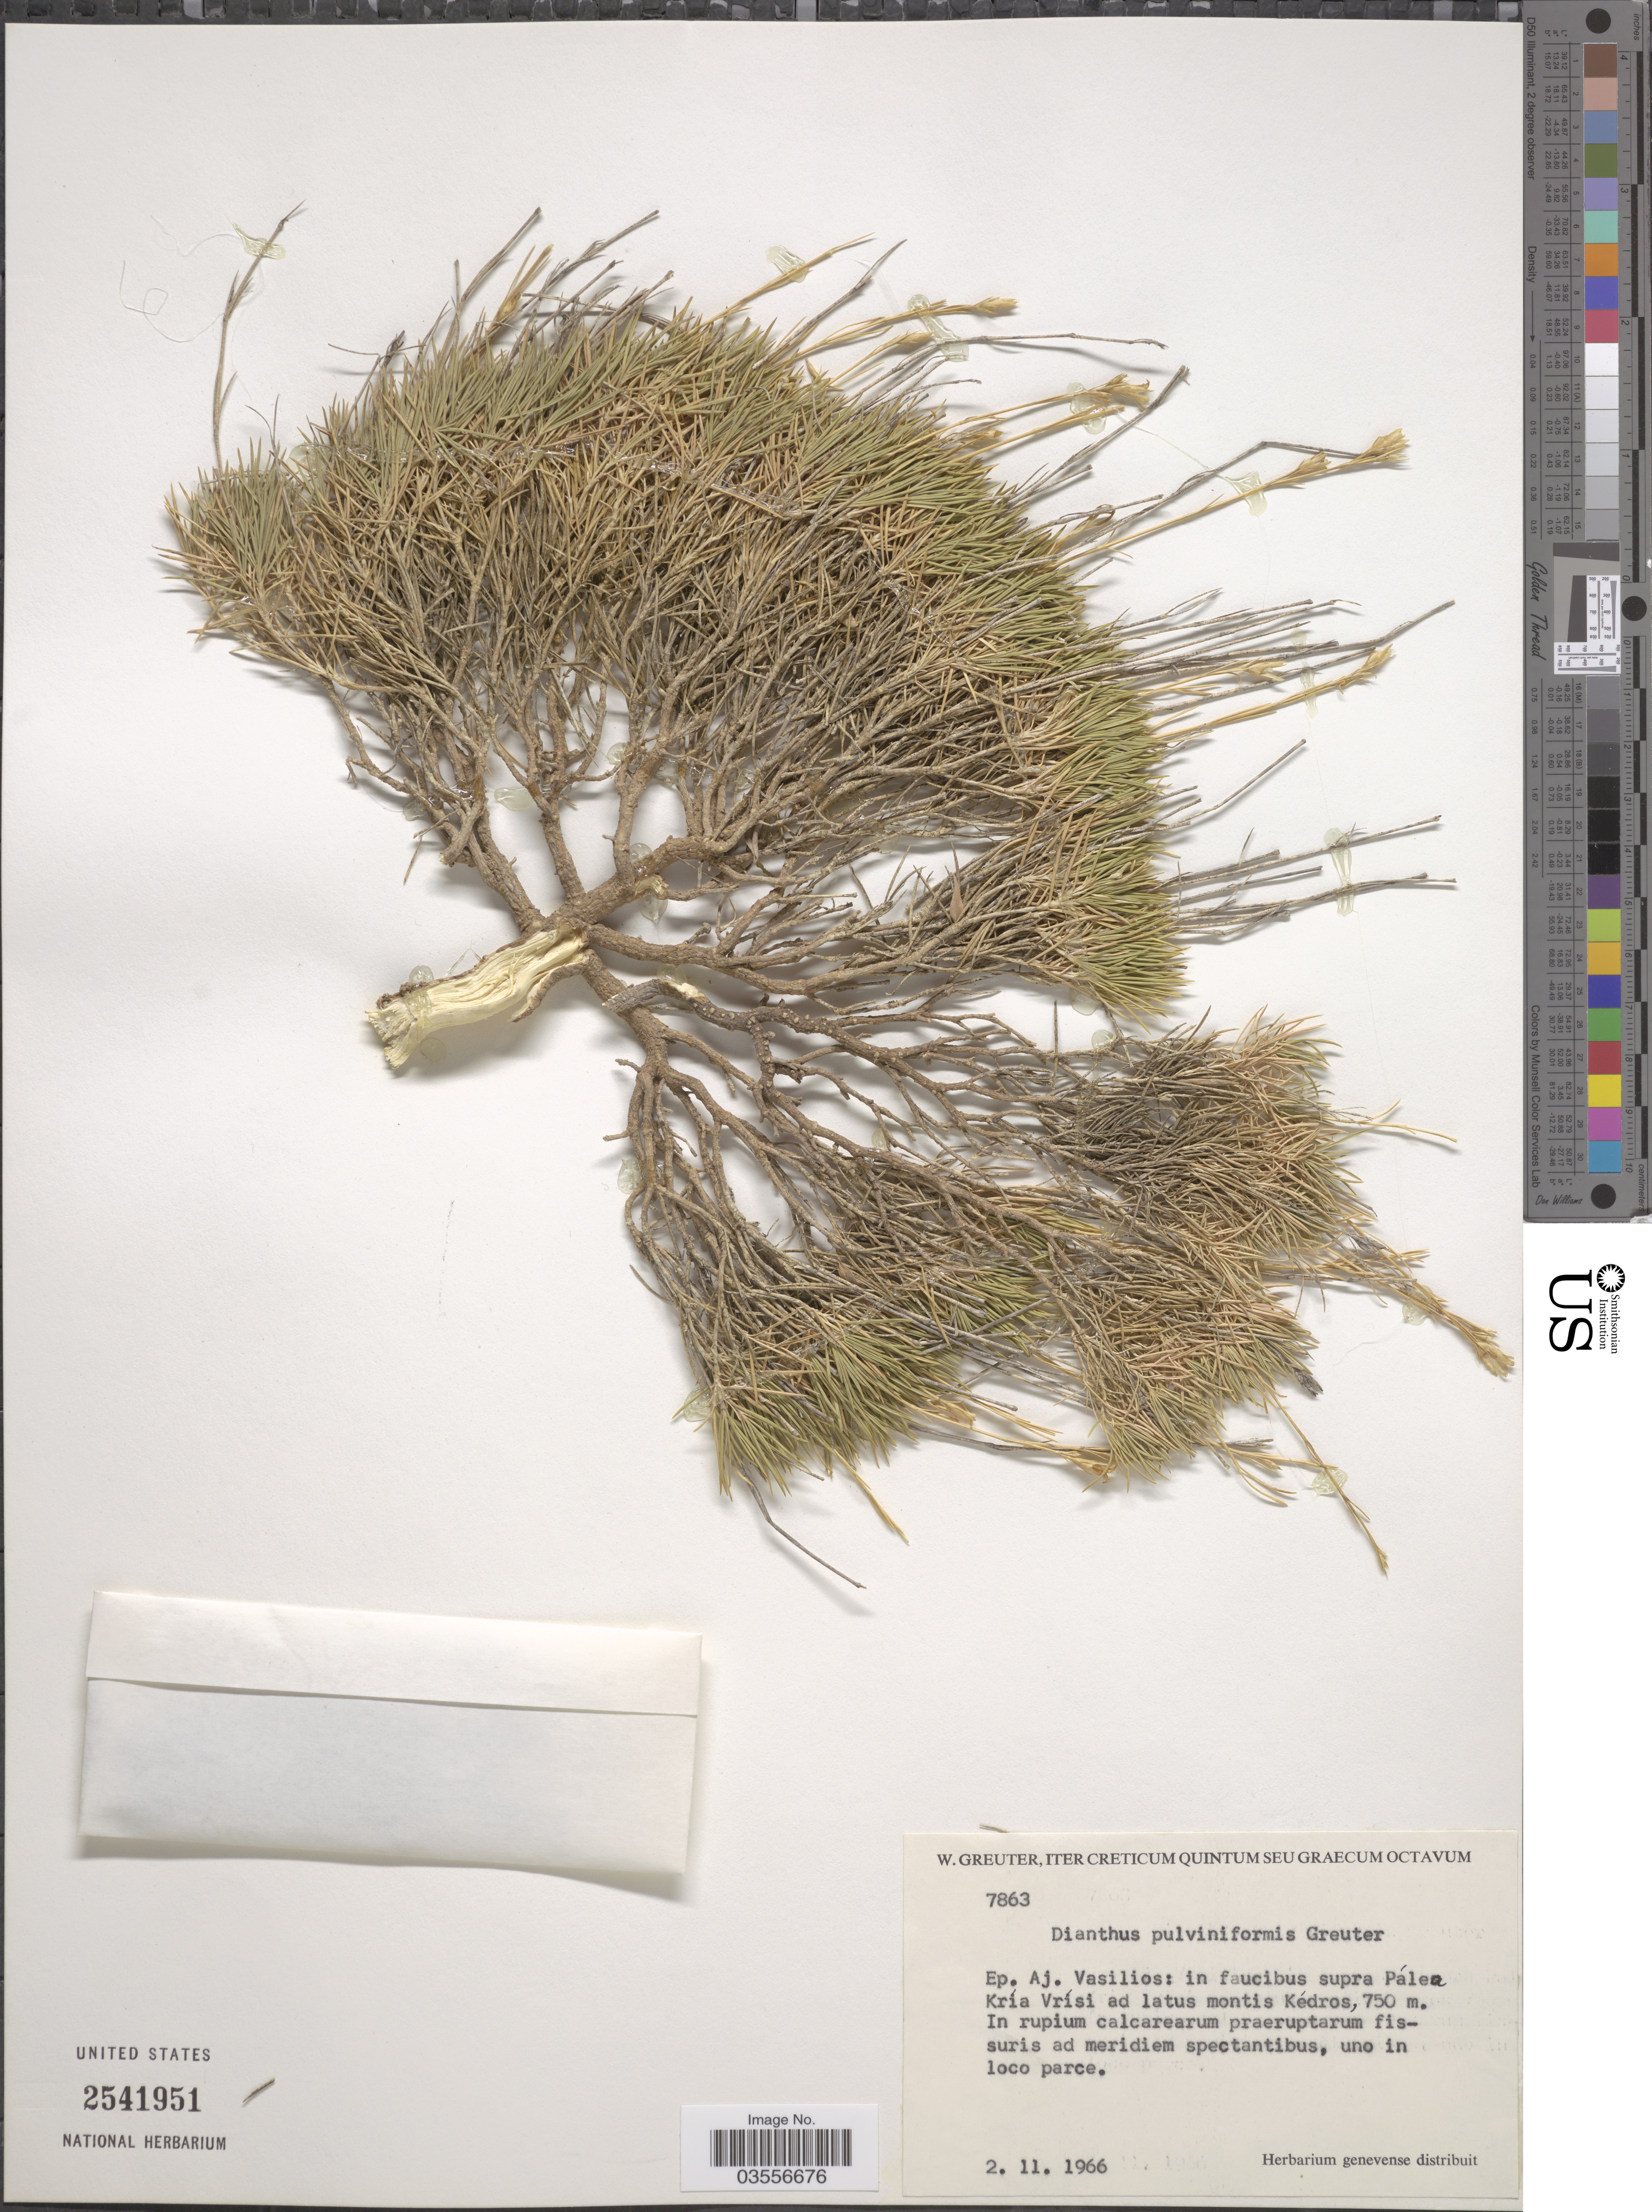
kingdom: Plantae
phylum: Tracheophyta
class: Magnoliopsida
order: Caryophyllales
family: Caryophyllaceae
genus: Dianthus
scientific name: Dianthus pulviniformis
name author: Greuter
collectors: W. Greuter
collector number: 7863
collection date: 1966-11-02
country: Greece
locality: Iter Creticum Quintum Seu Graecum Octavum. Ep. Aj. Vasilios: in faucibus supra Pálea Kría Vrísi ad latus montis Kédros.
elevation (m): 750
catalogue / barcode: US 2541951